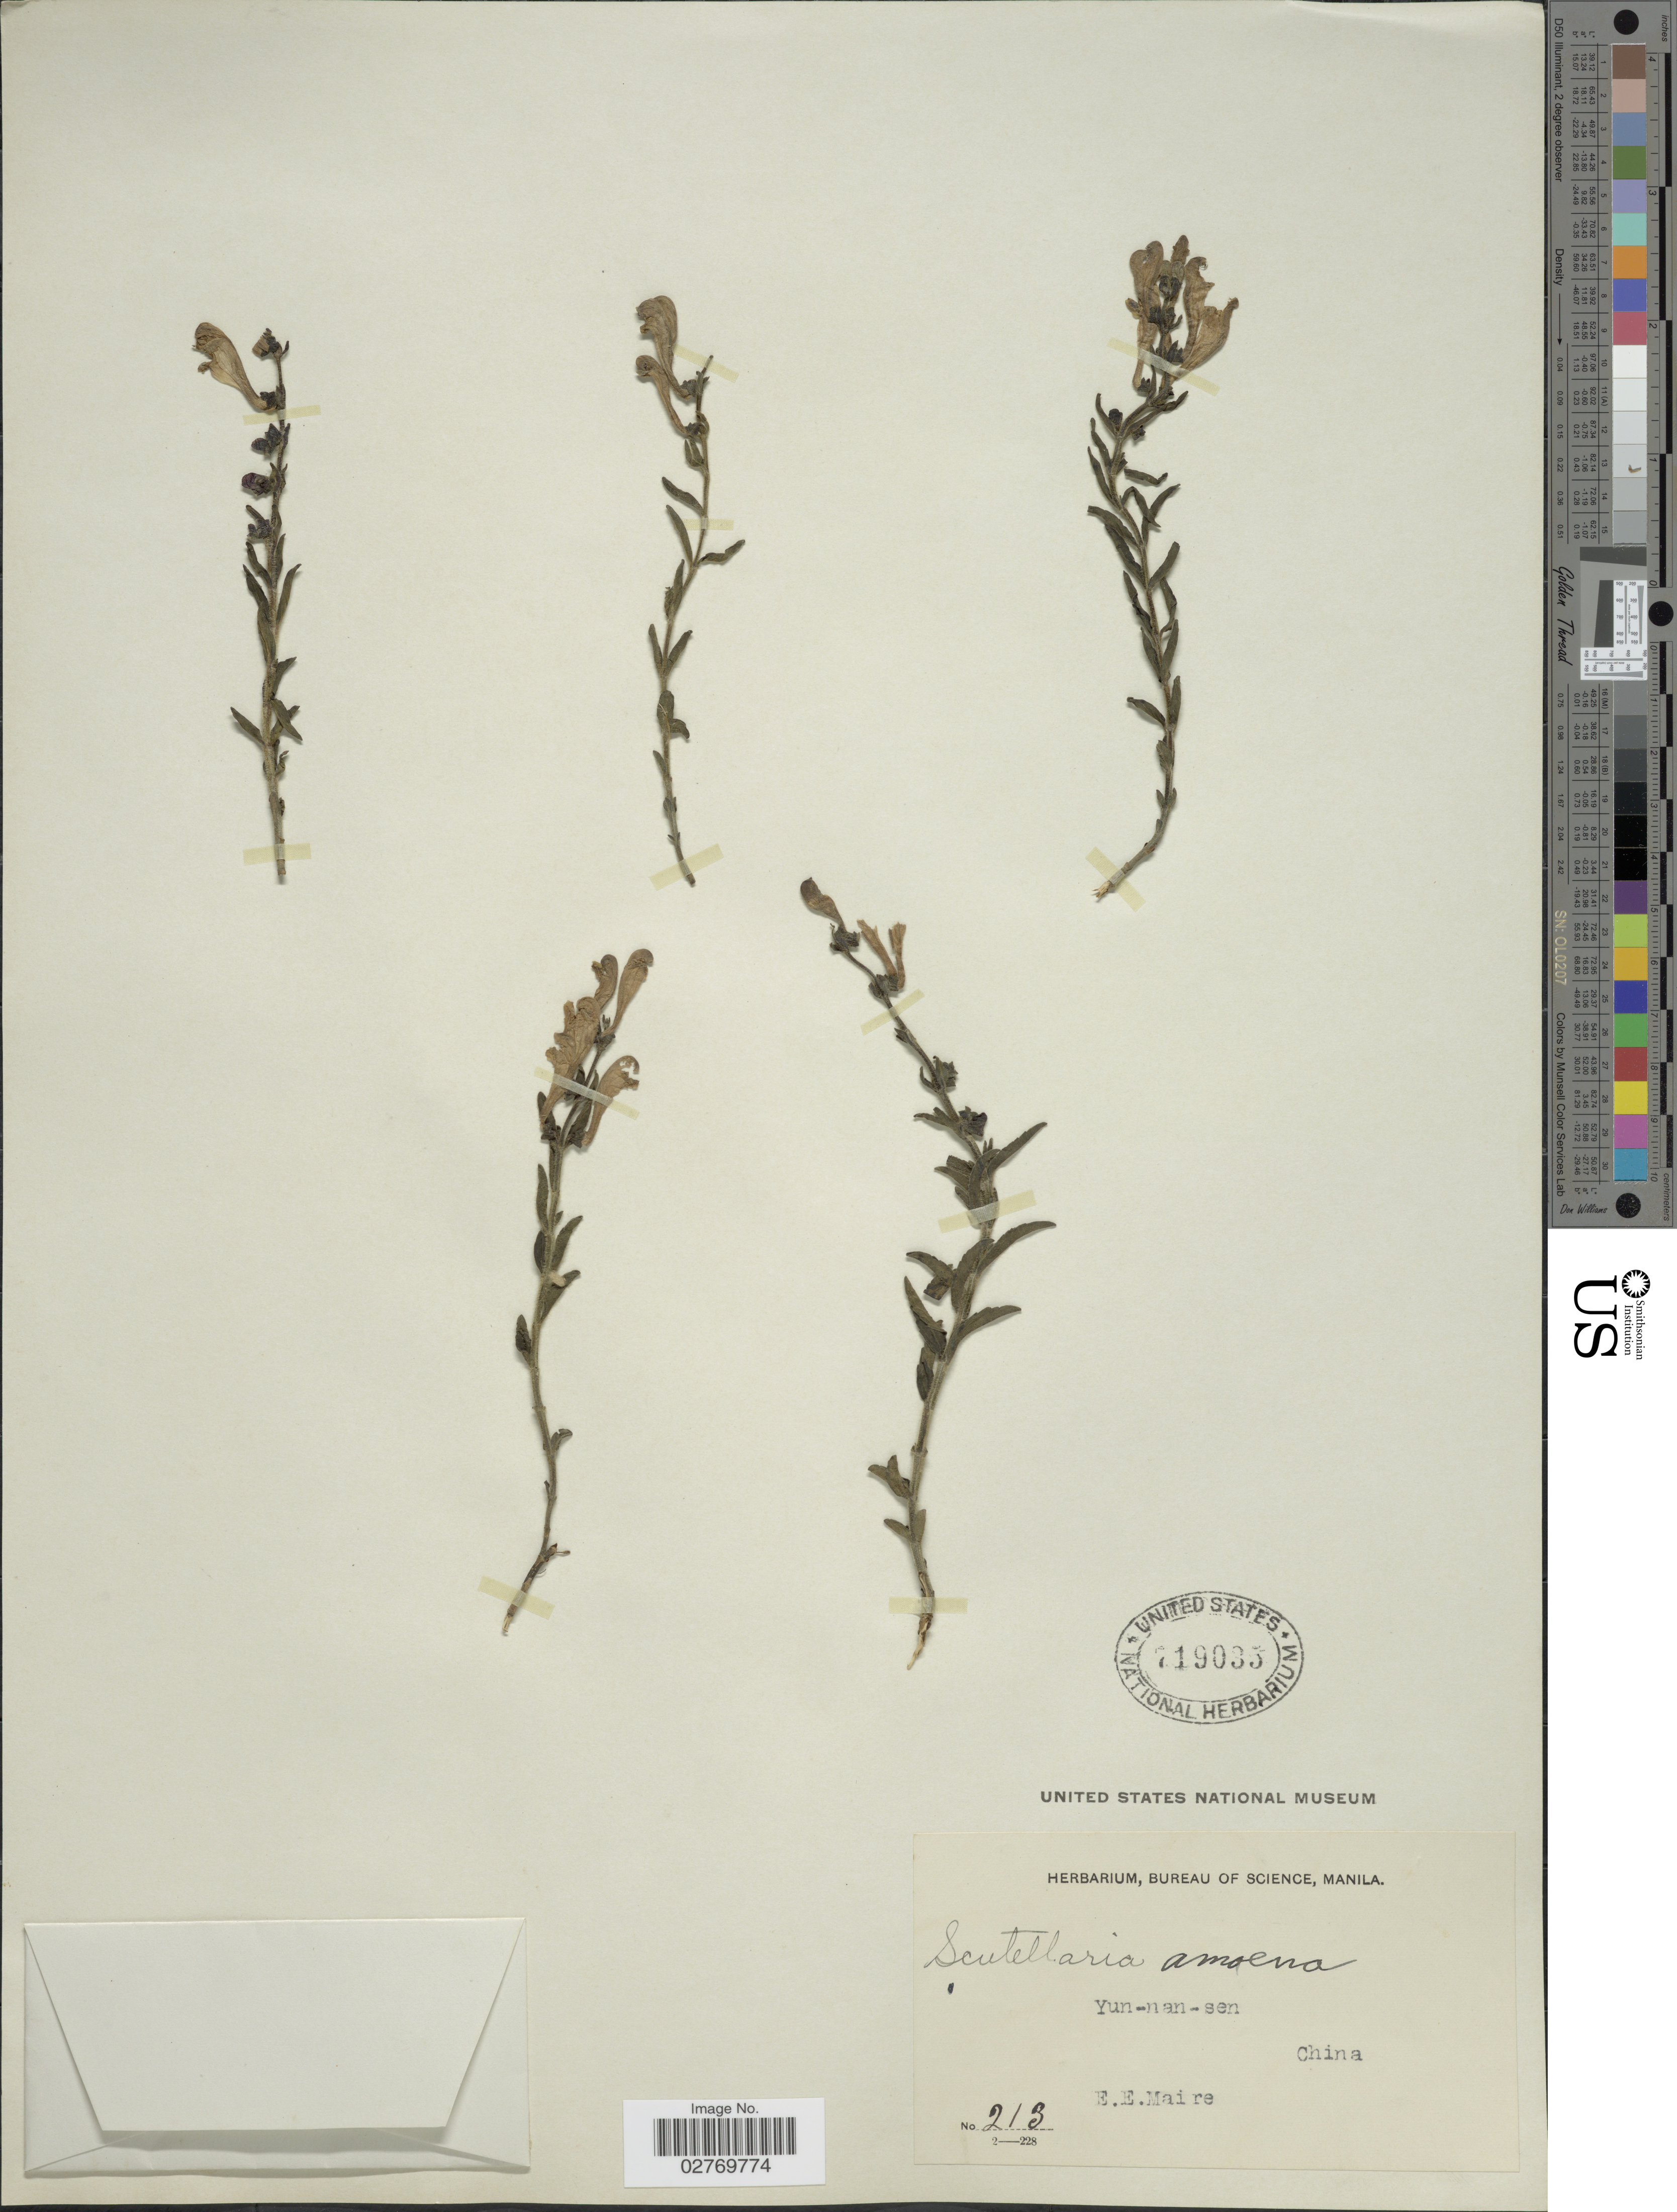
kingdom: Plantae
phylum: Tracheophyta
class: Magnoliopsida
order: Lamiales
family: Lamiaceae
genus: Scutellaria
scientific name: Scutellaria amoena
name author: C.H. Wright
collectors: E. E. Maire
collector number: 213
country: China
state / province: Yunnan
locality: Yun-nan-sen.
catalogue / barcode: US 719035